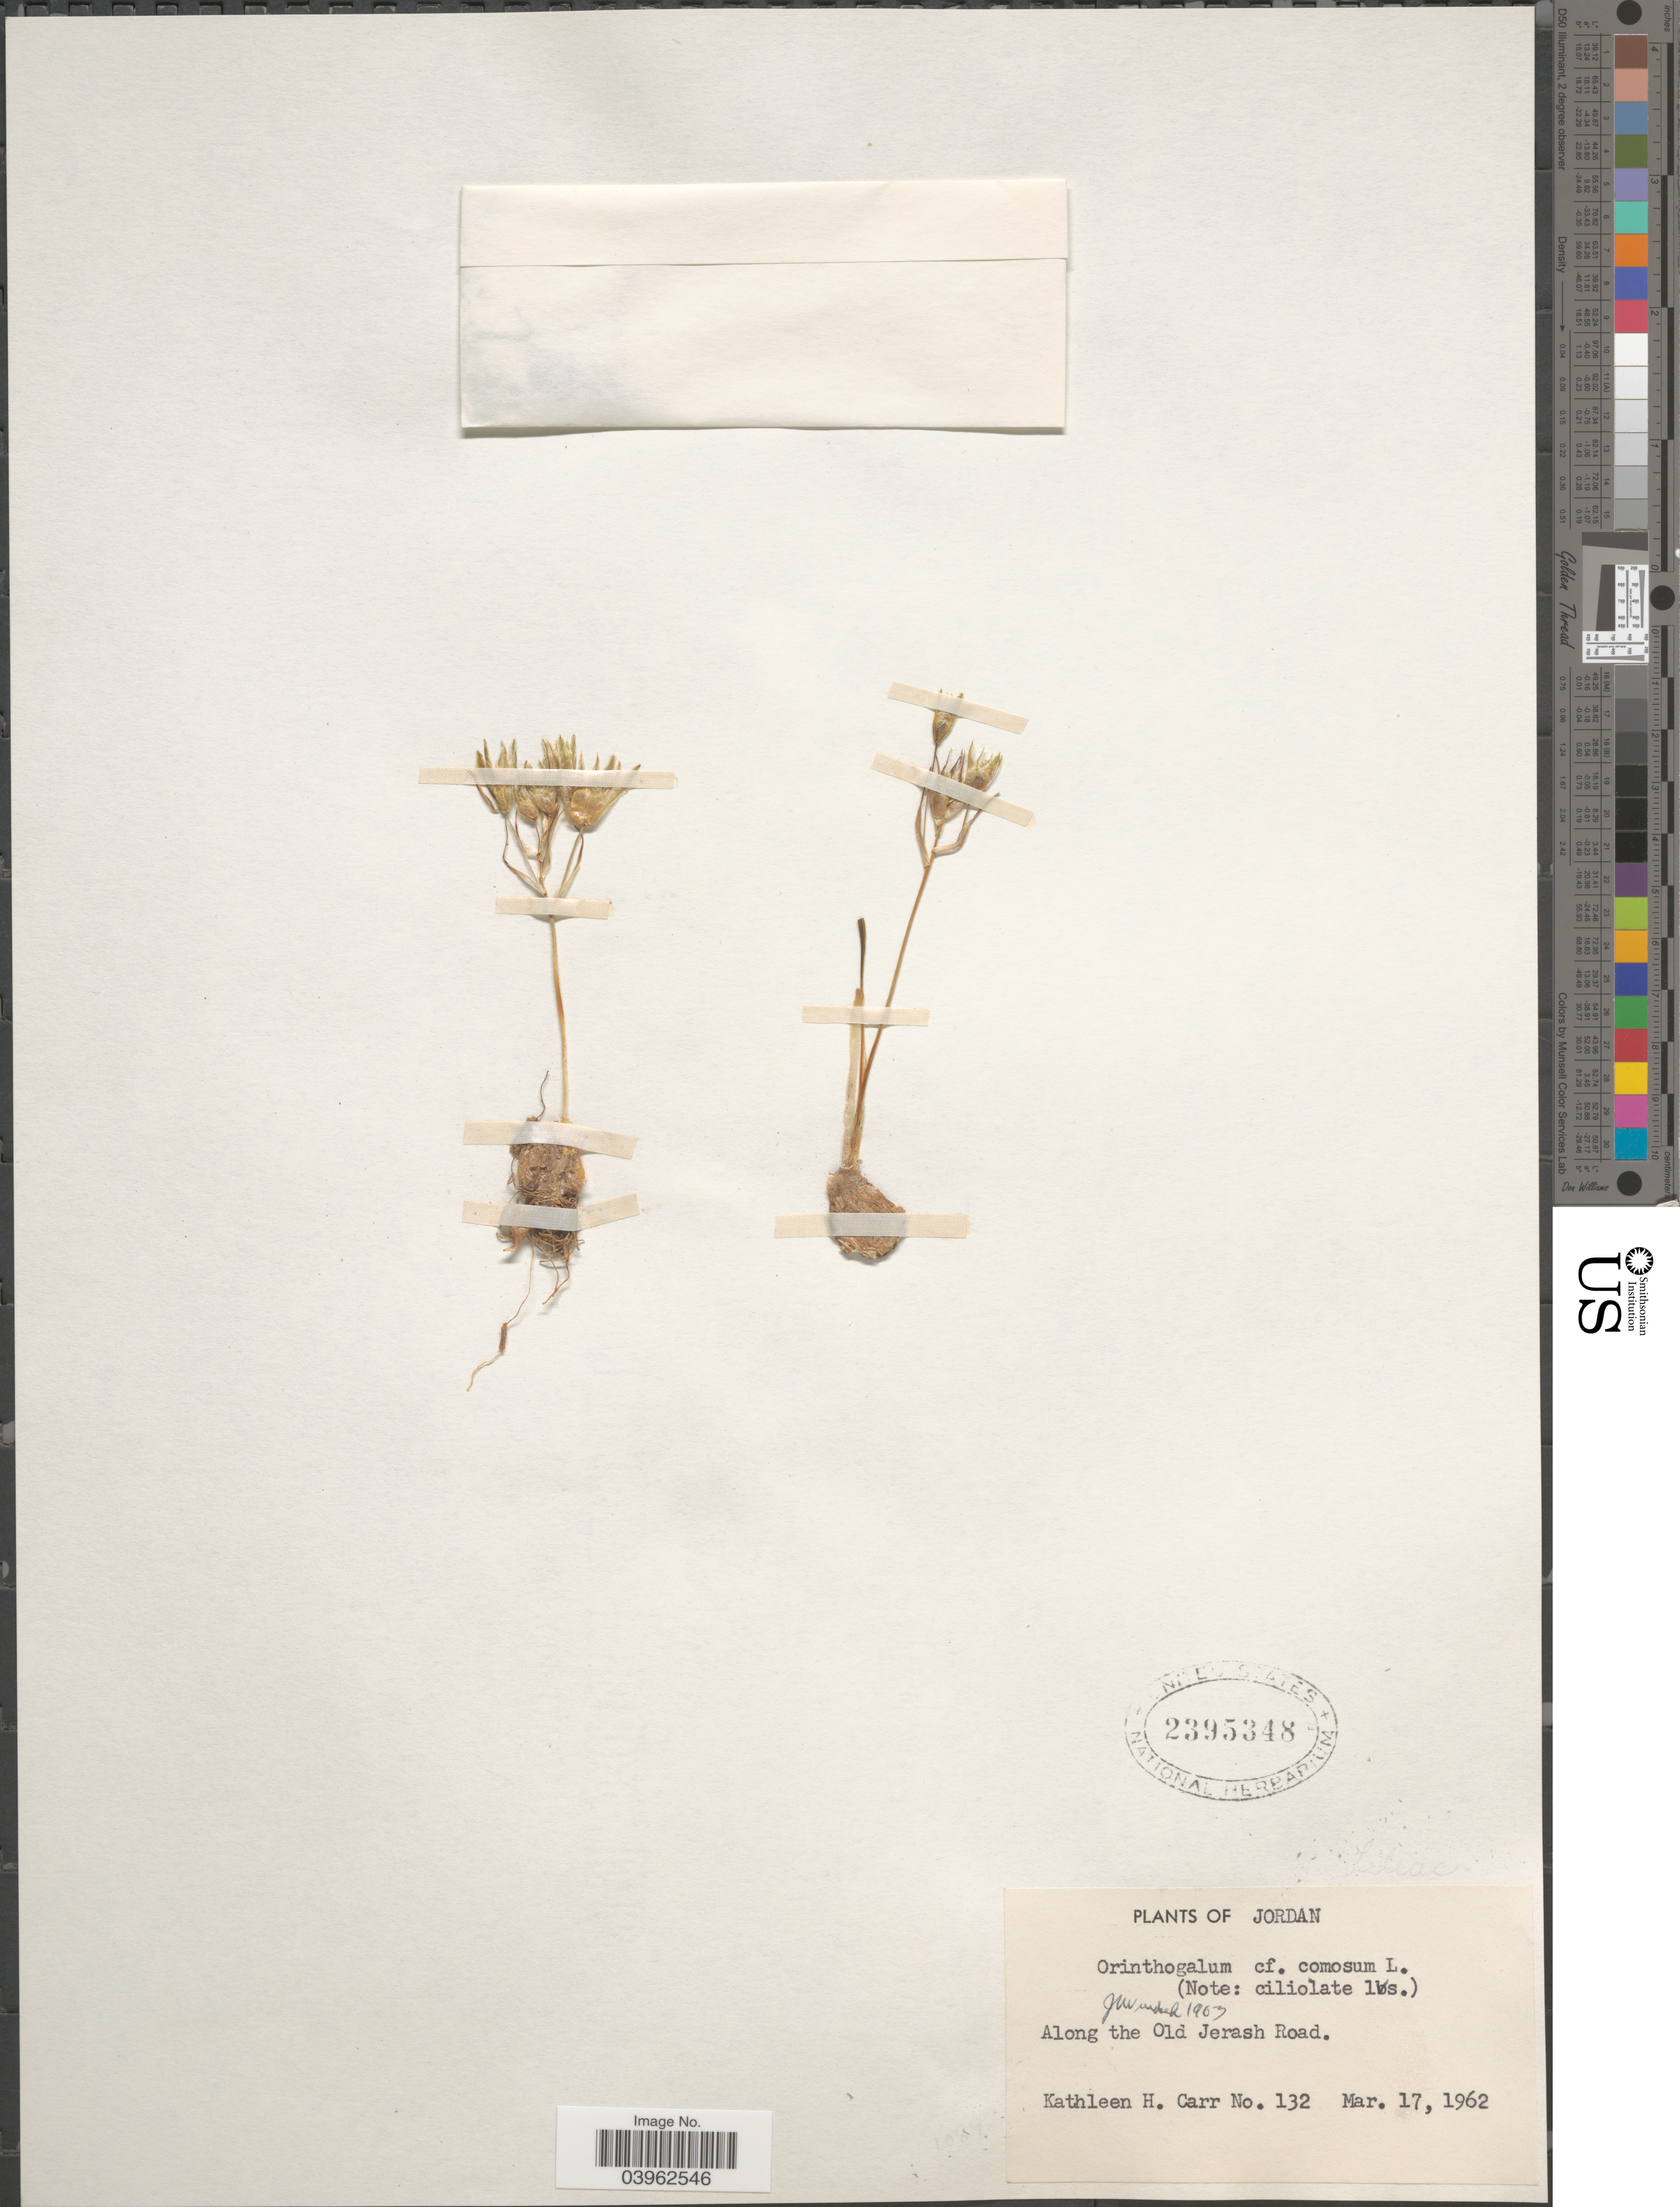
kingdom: Plantae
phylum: Tracheophyta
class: Liliopsida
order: Asparagales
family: Asparagaceae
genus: Ornithogalum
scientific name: Ornithogalum comosum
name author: L.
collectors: K. Carr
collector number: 132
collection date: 1962-05-17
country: Jordan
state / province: Jarash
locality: Along the Old Jerash Road.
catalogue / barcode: US 2395348